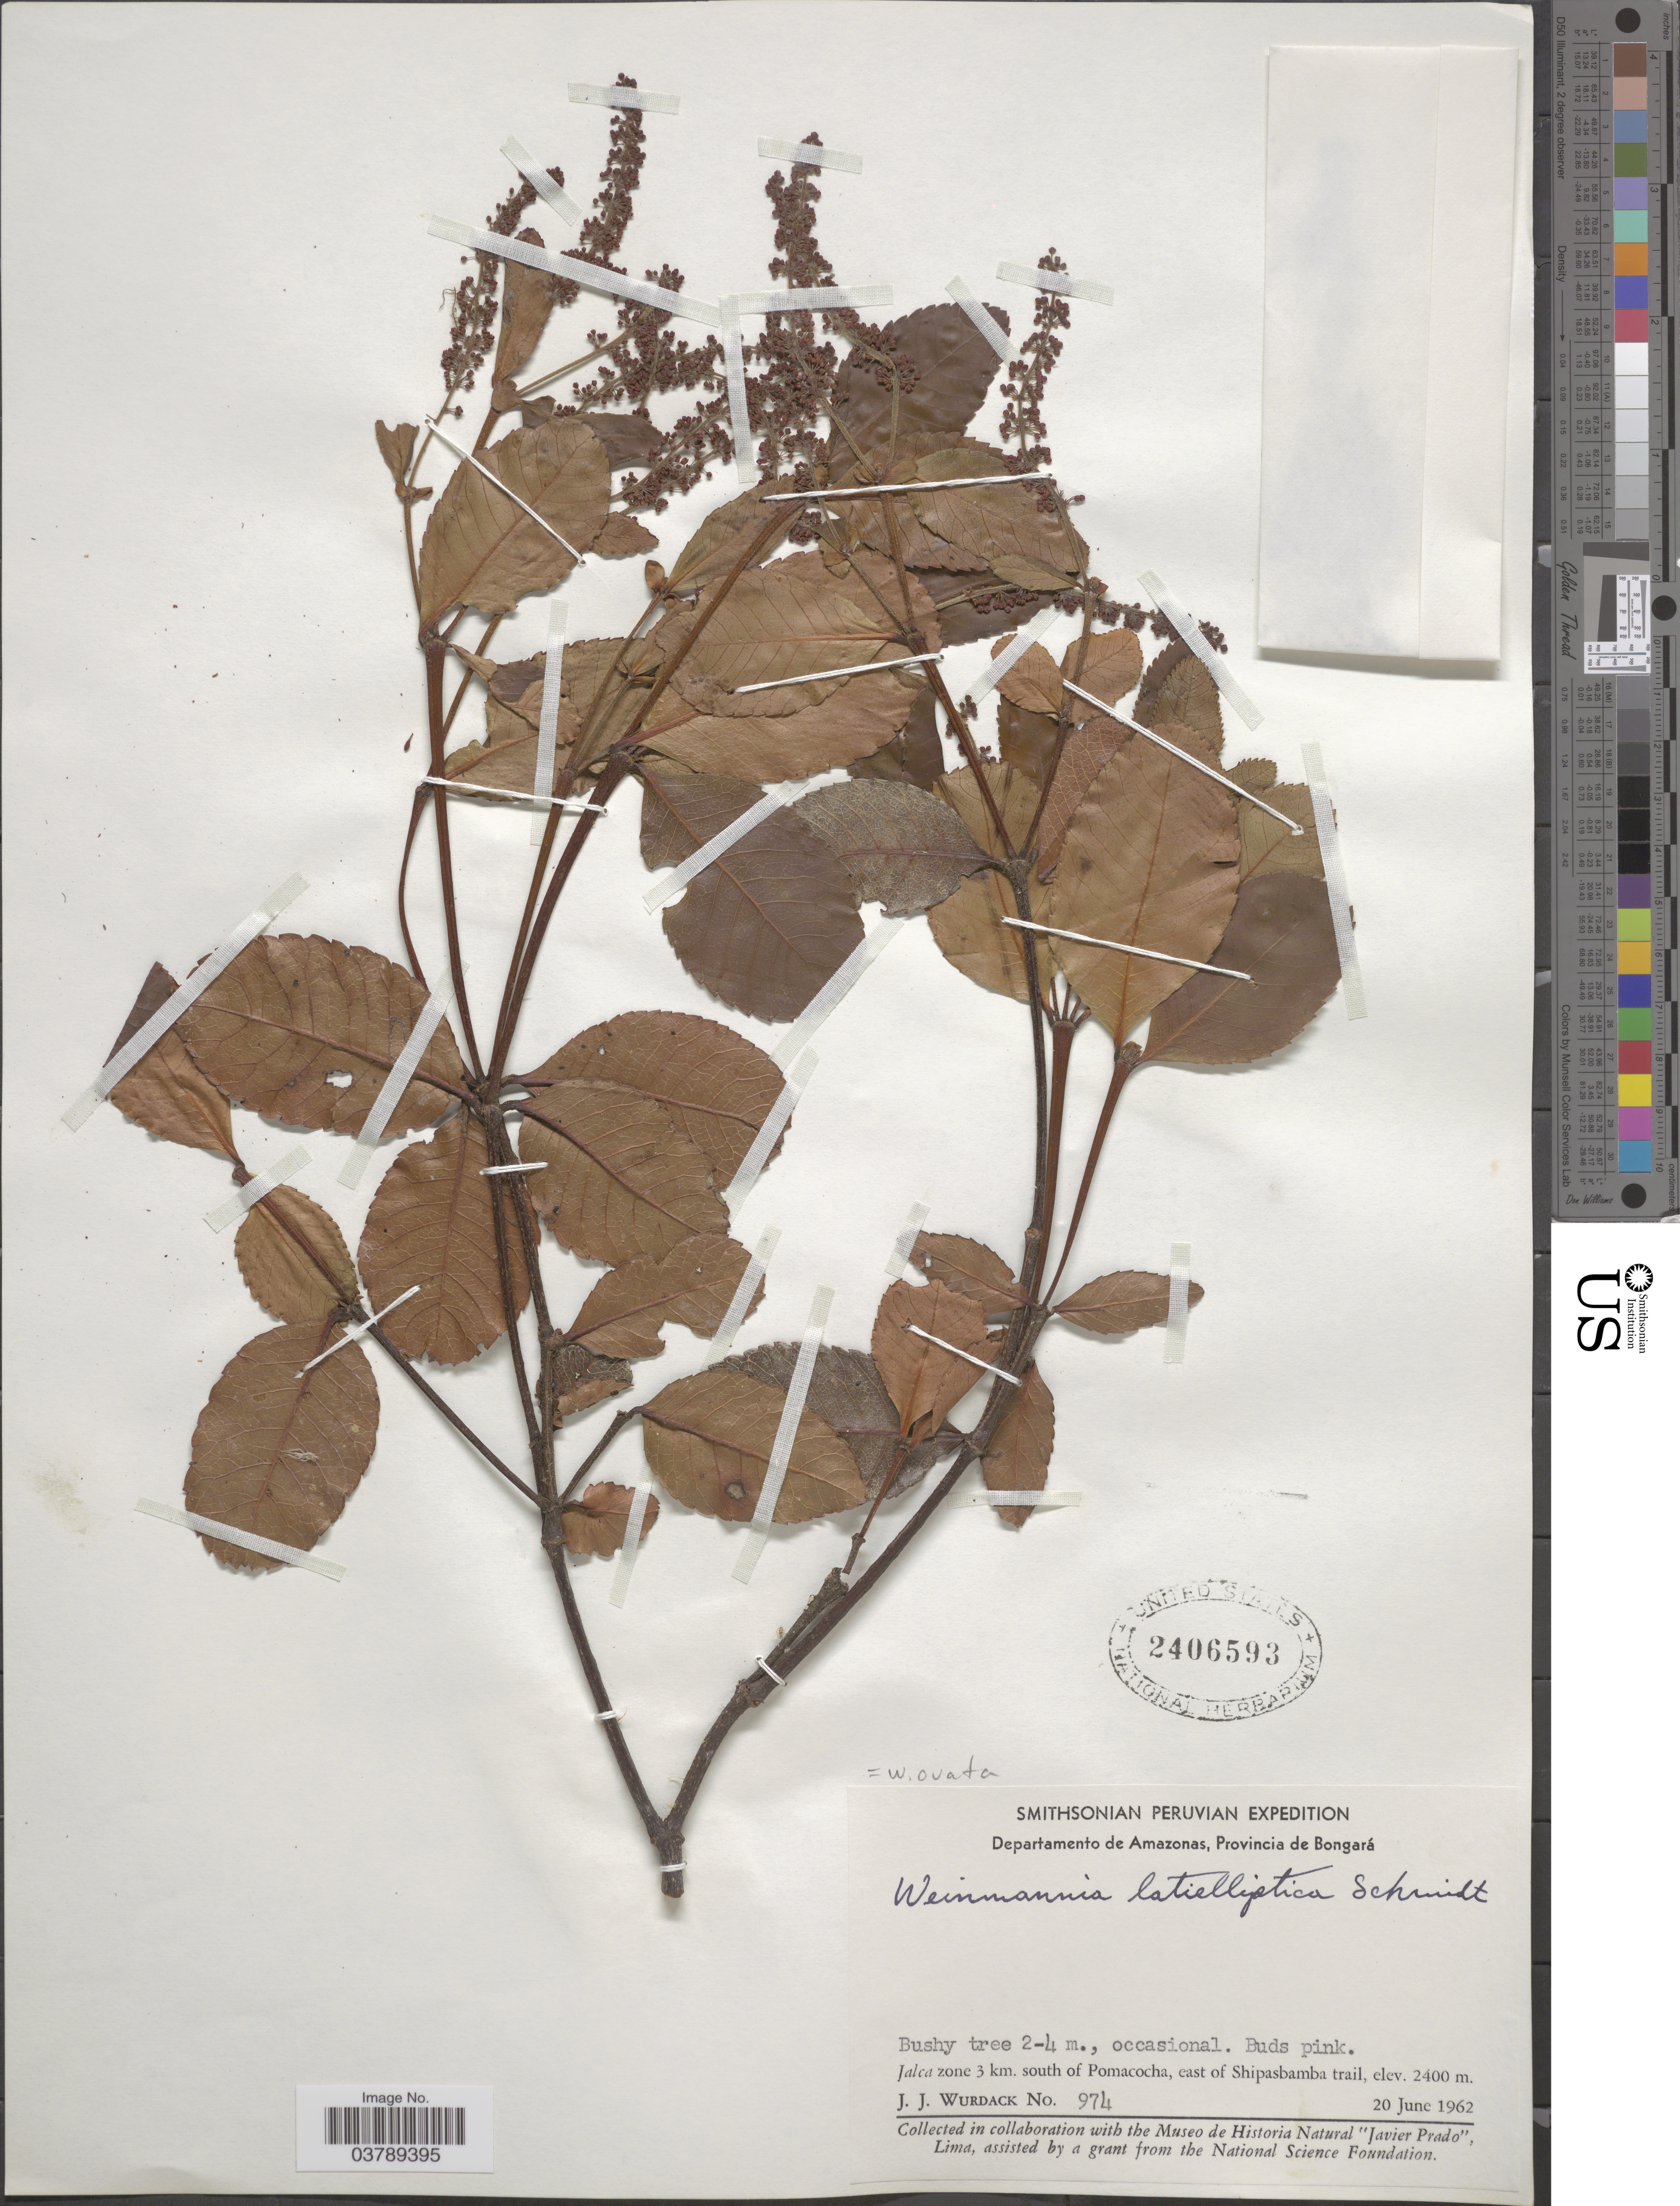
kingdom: Plantae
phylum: Tracheophyta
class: Magnoliopsida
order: Oxalidales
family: Cunoniaceae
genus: Weinmannia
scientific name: Weinmannia ovata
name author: Cav.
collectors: J. J. Wurdack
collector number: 974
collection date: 1962-06-20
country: Peru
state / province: Amazonas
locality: Departamento de Amazonas, Provincia de Chachapoyas. Jalca zone 3 km. south of Pomacocha, east of Shipasbamba trail.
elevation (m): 2400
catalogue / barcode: US 2406593